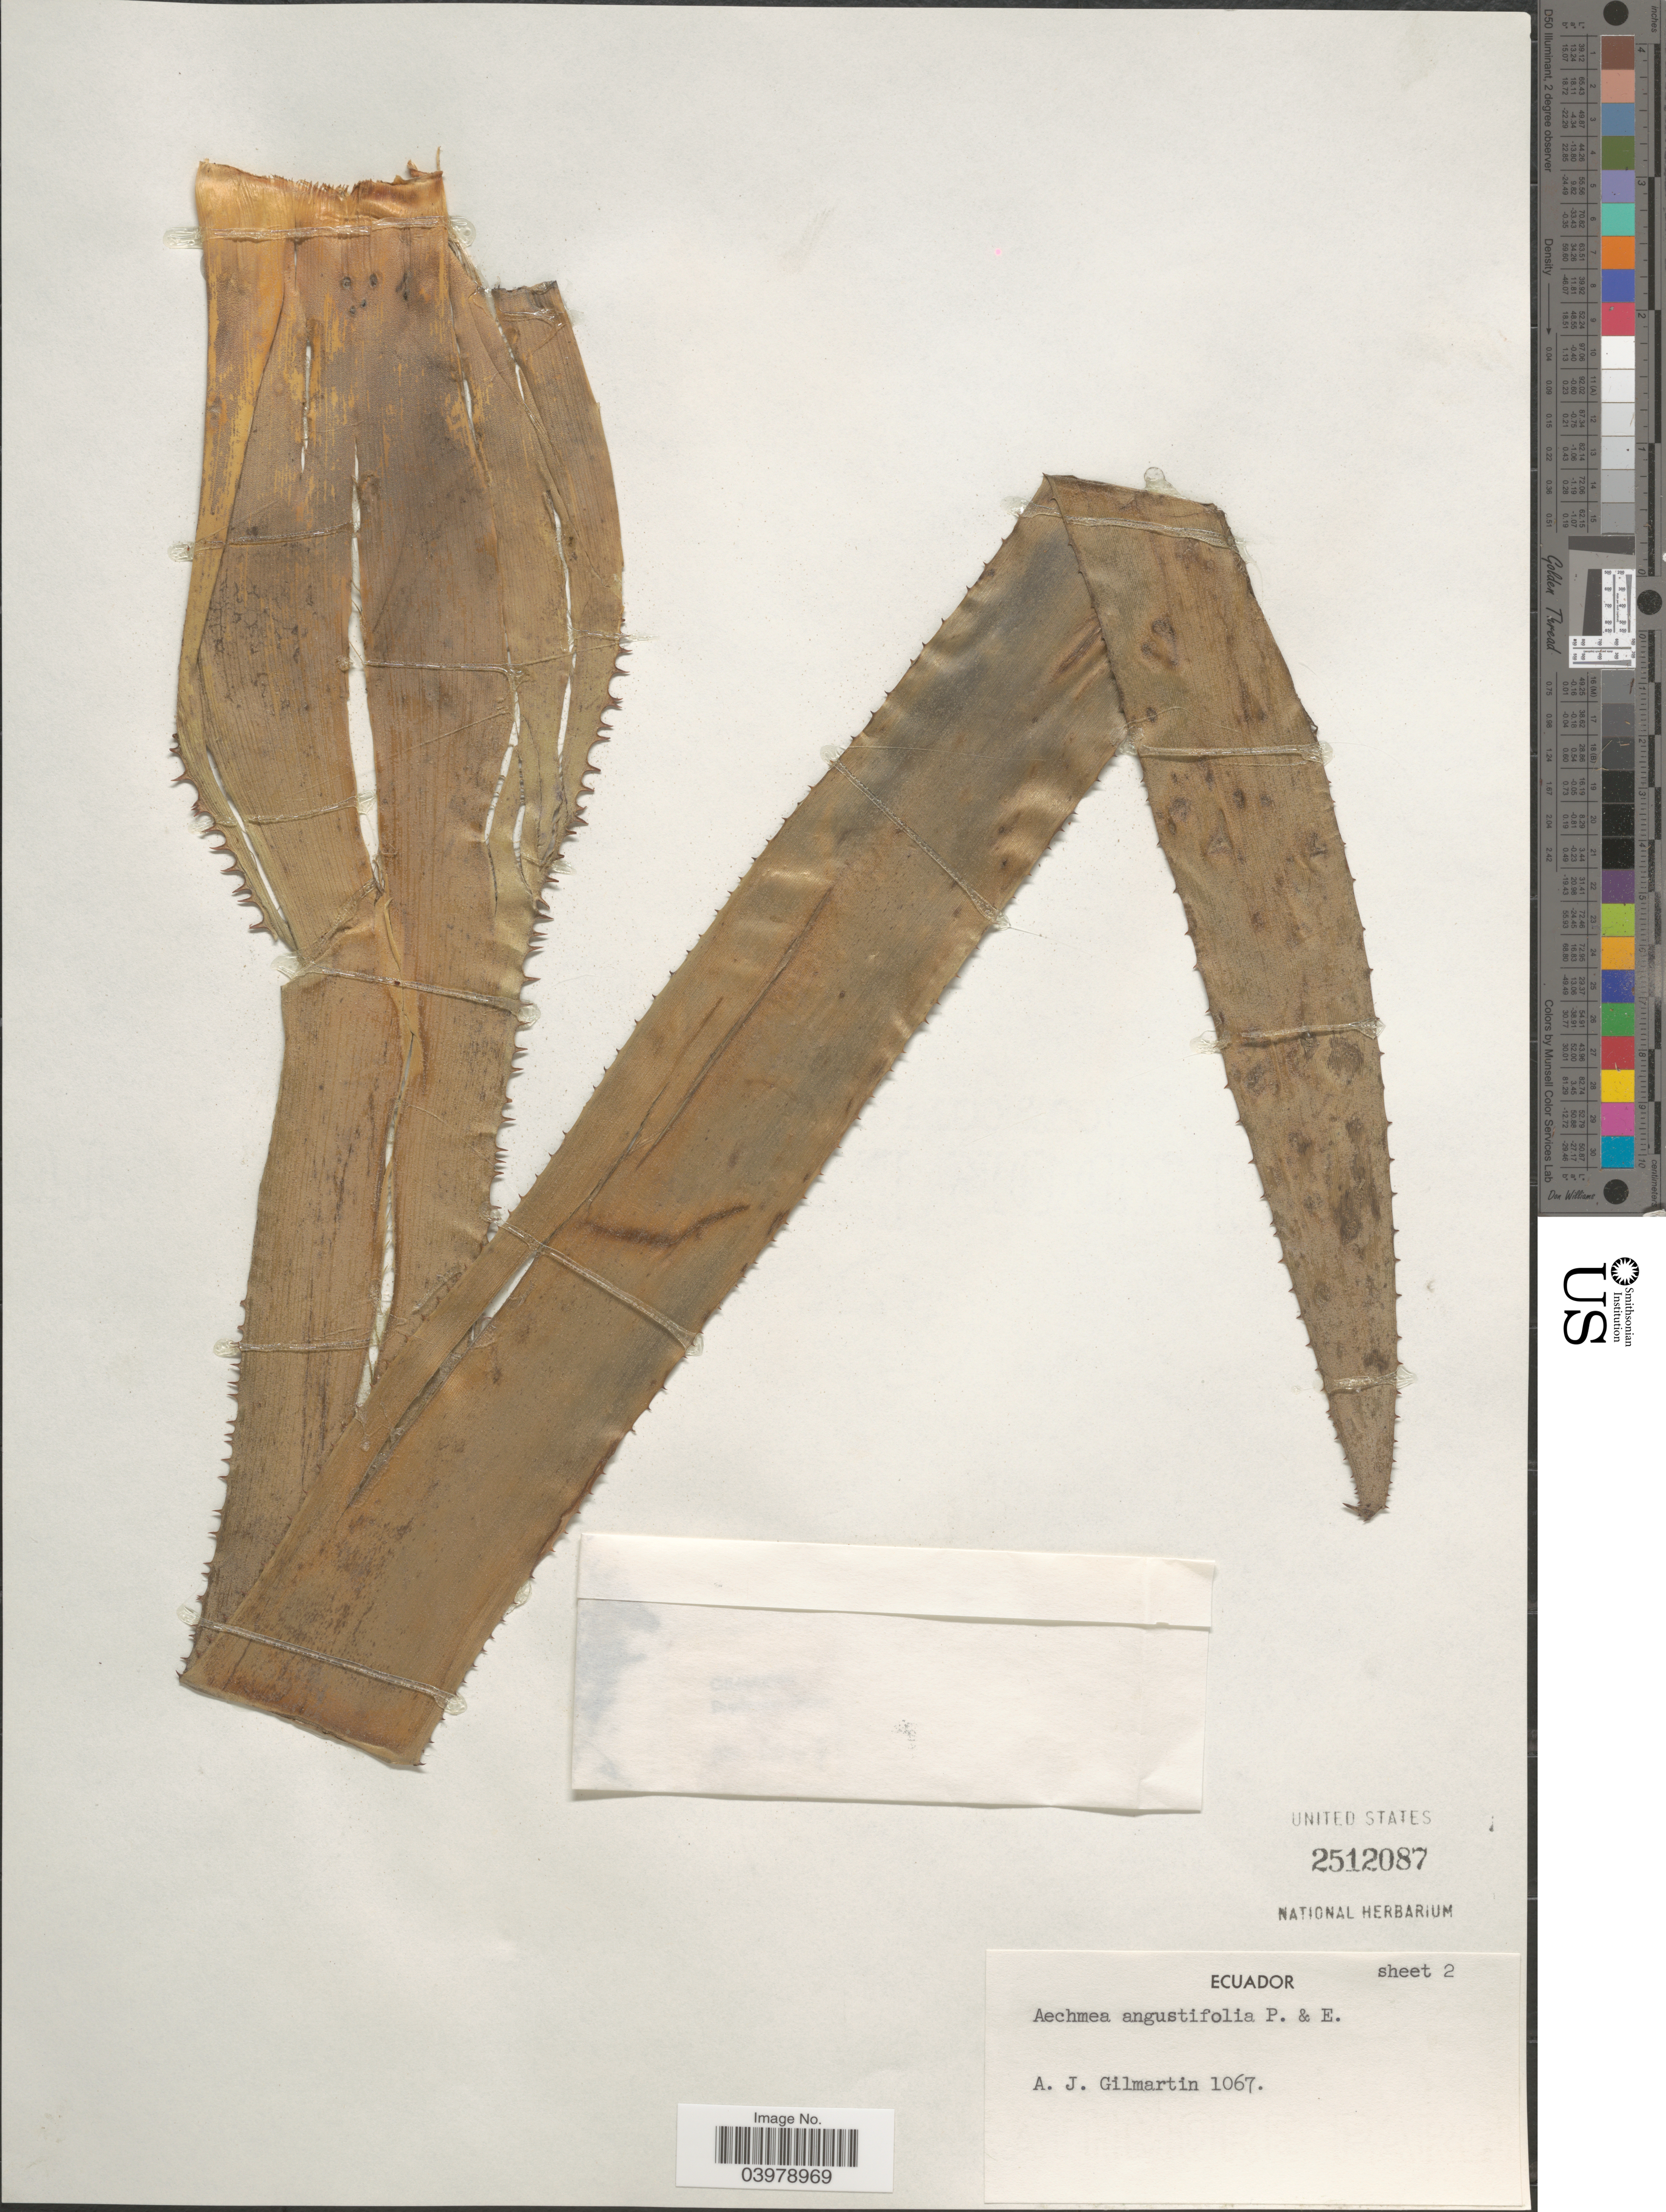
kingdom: Plantae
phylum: Tracheophyta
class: Liliopsida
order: Poales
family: Bromeliaceae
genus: Aechmea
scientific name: Aechmea angustifolia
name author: Poepp. & Endl.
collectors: A. J. Gilmartin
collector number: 1067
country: Ecuador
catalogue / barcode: US 2512087